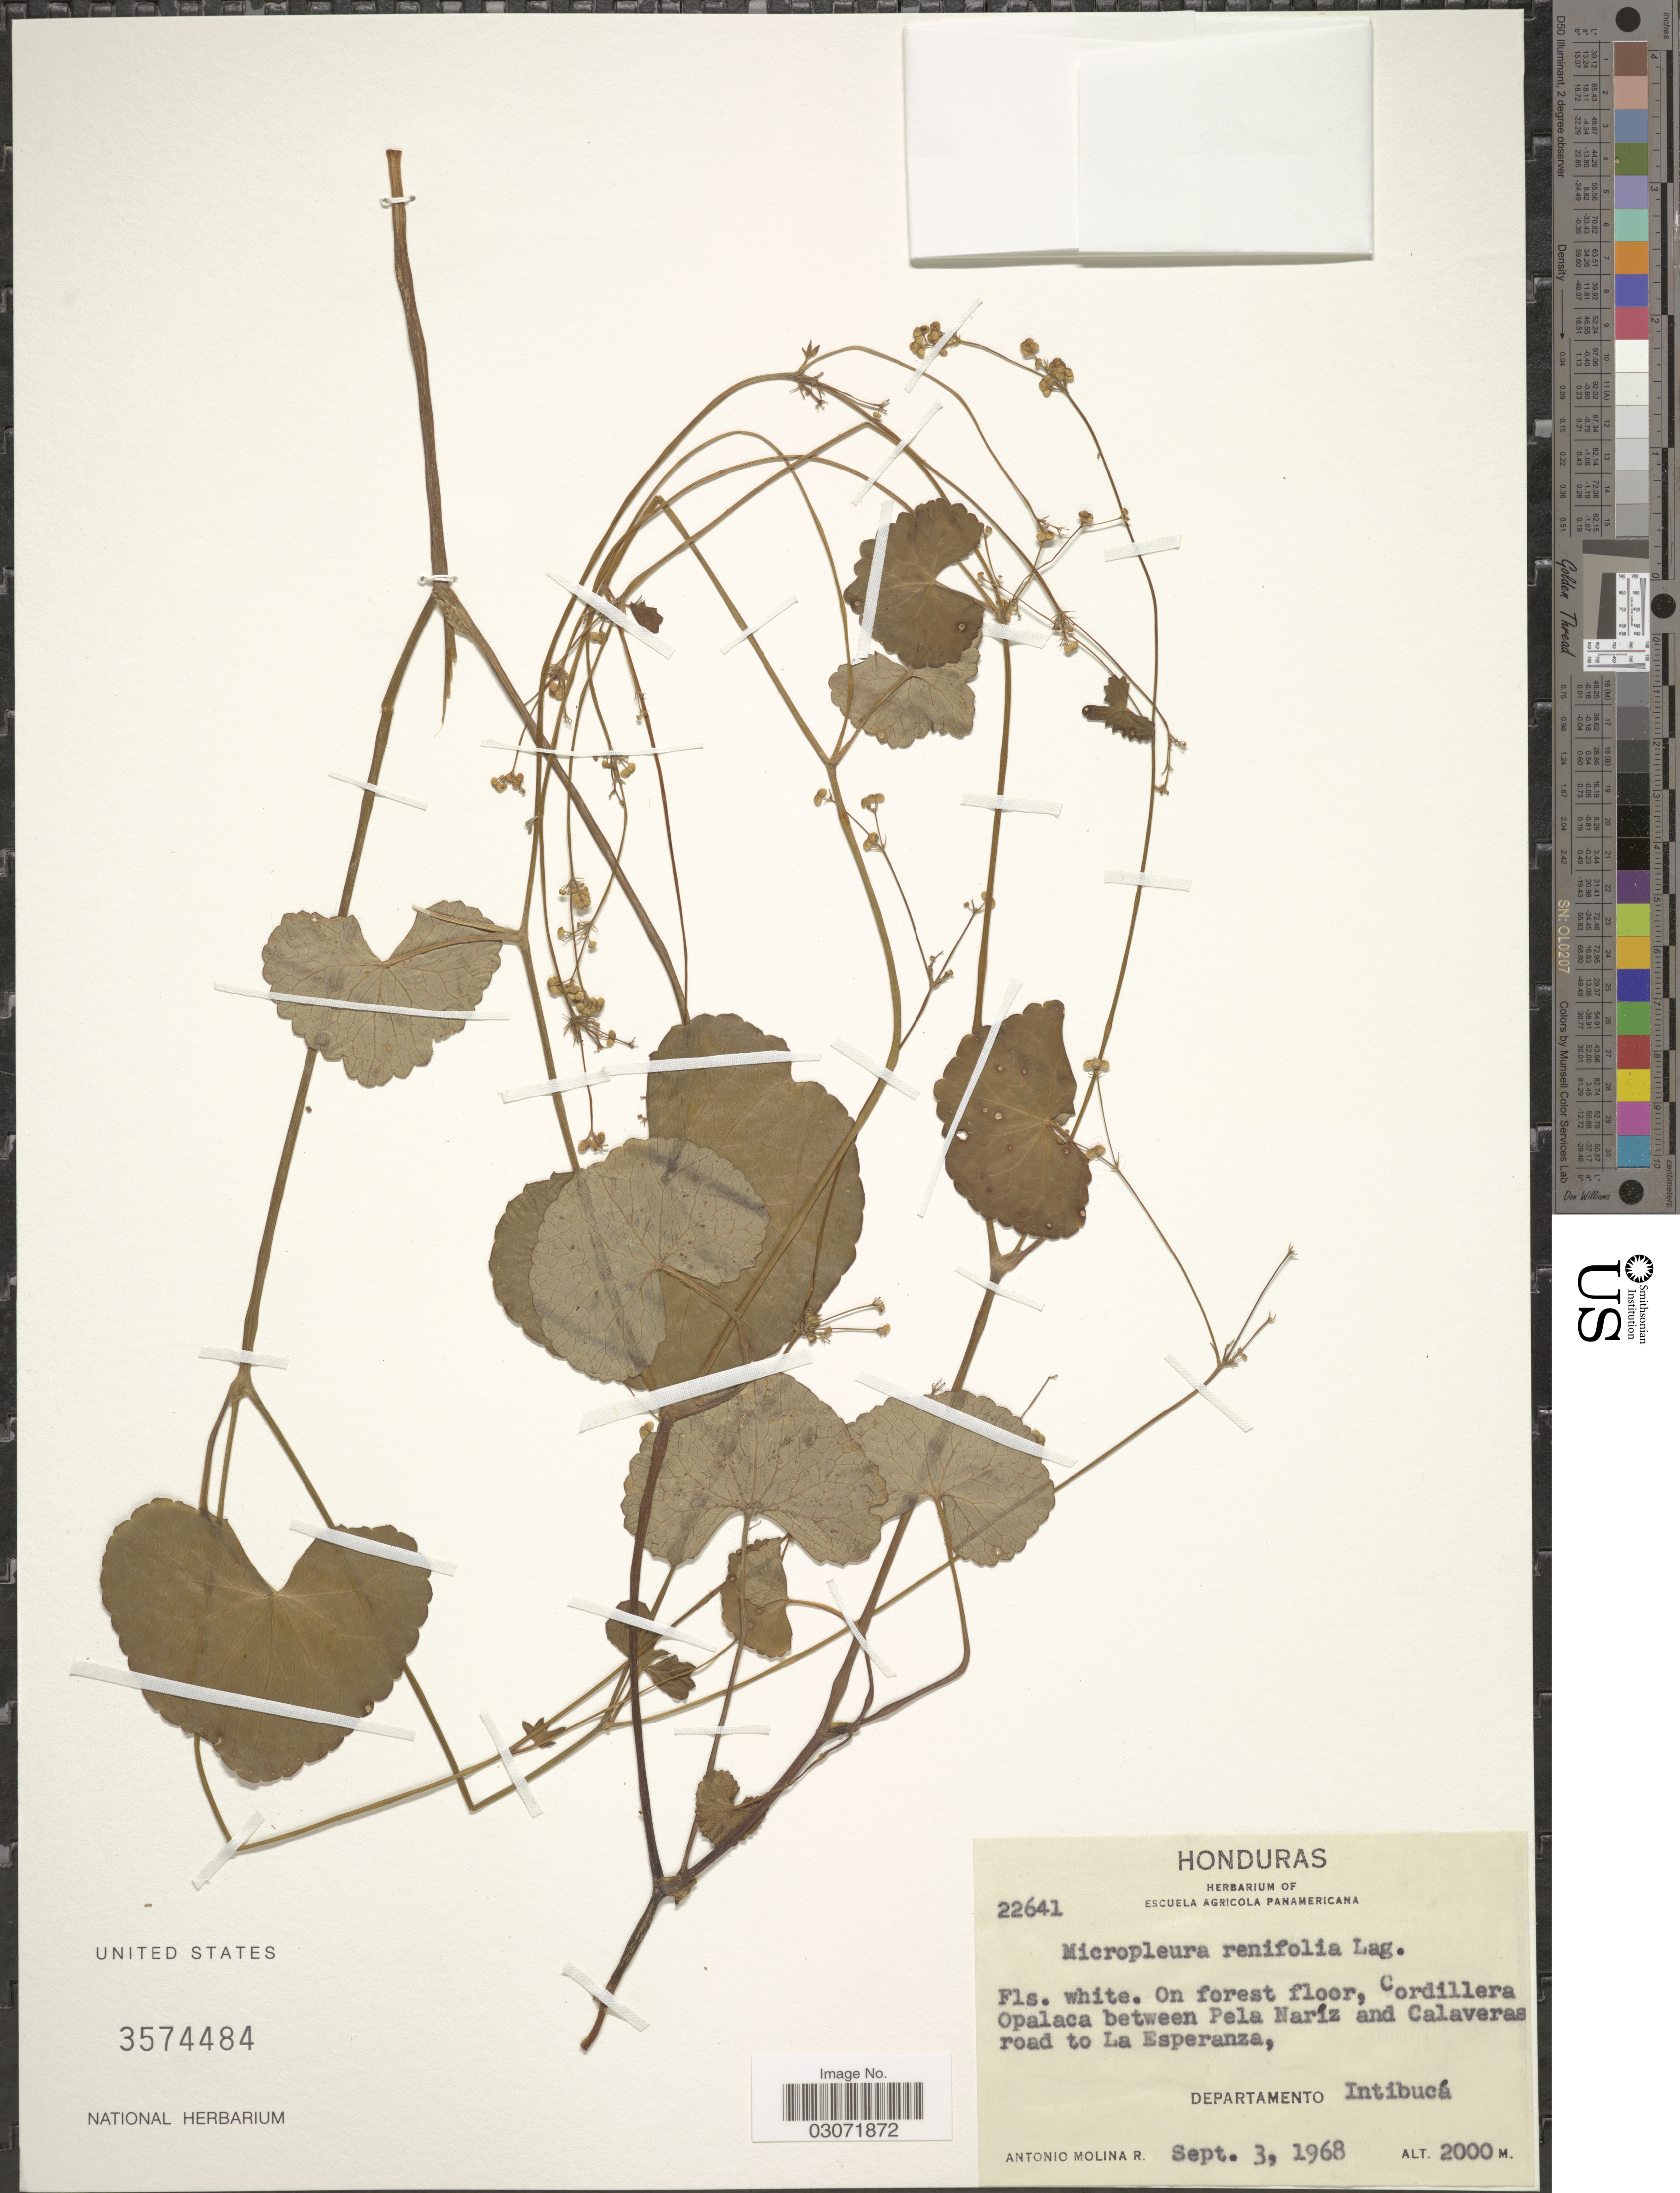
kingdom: Plantae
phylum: Tracheophyta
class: Magnoliopsida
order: Apiales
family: Apiaceae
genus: Micropleura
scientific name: Micropleura renifolia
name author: Lag.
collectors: A. Molina R.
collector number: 22641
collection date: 1968-09-03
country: Honduras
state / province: Intibuca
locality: Cordillera Opalaca between Pela Naríz and Calaveras road to Esperanza, Departamento Intibucá.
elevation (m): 2000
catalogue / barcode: US 3574484